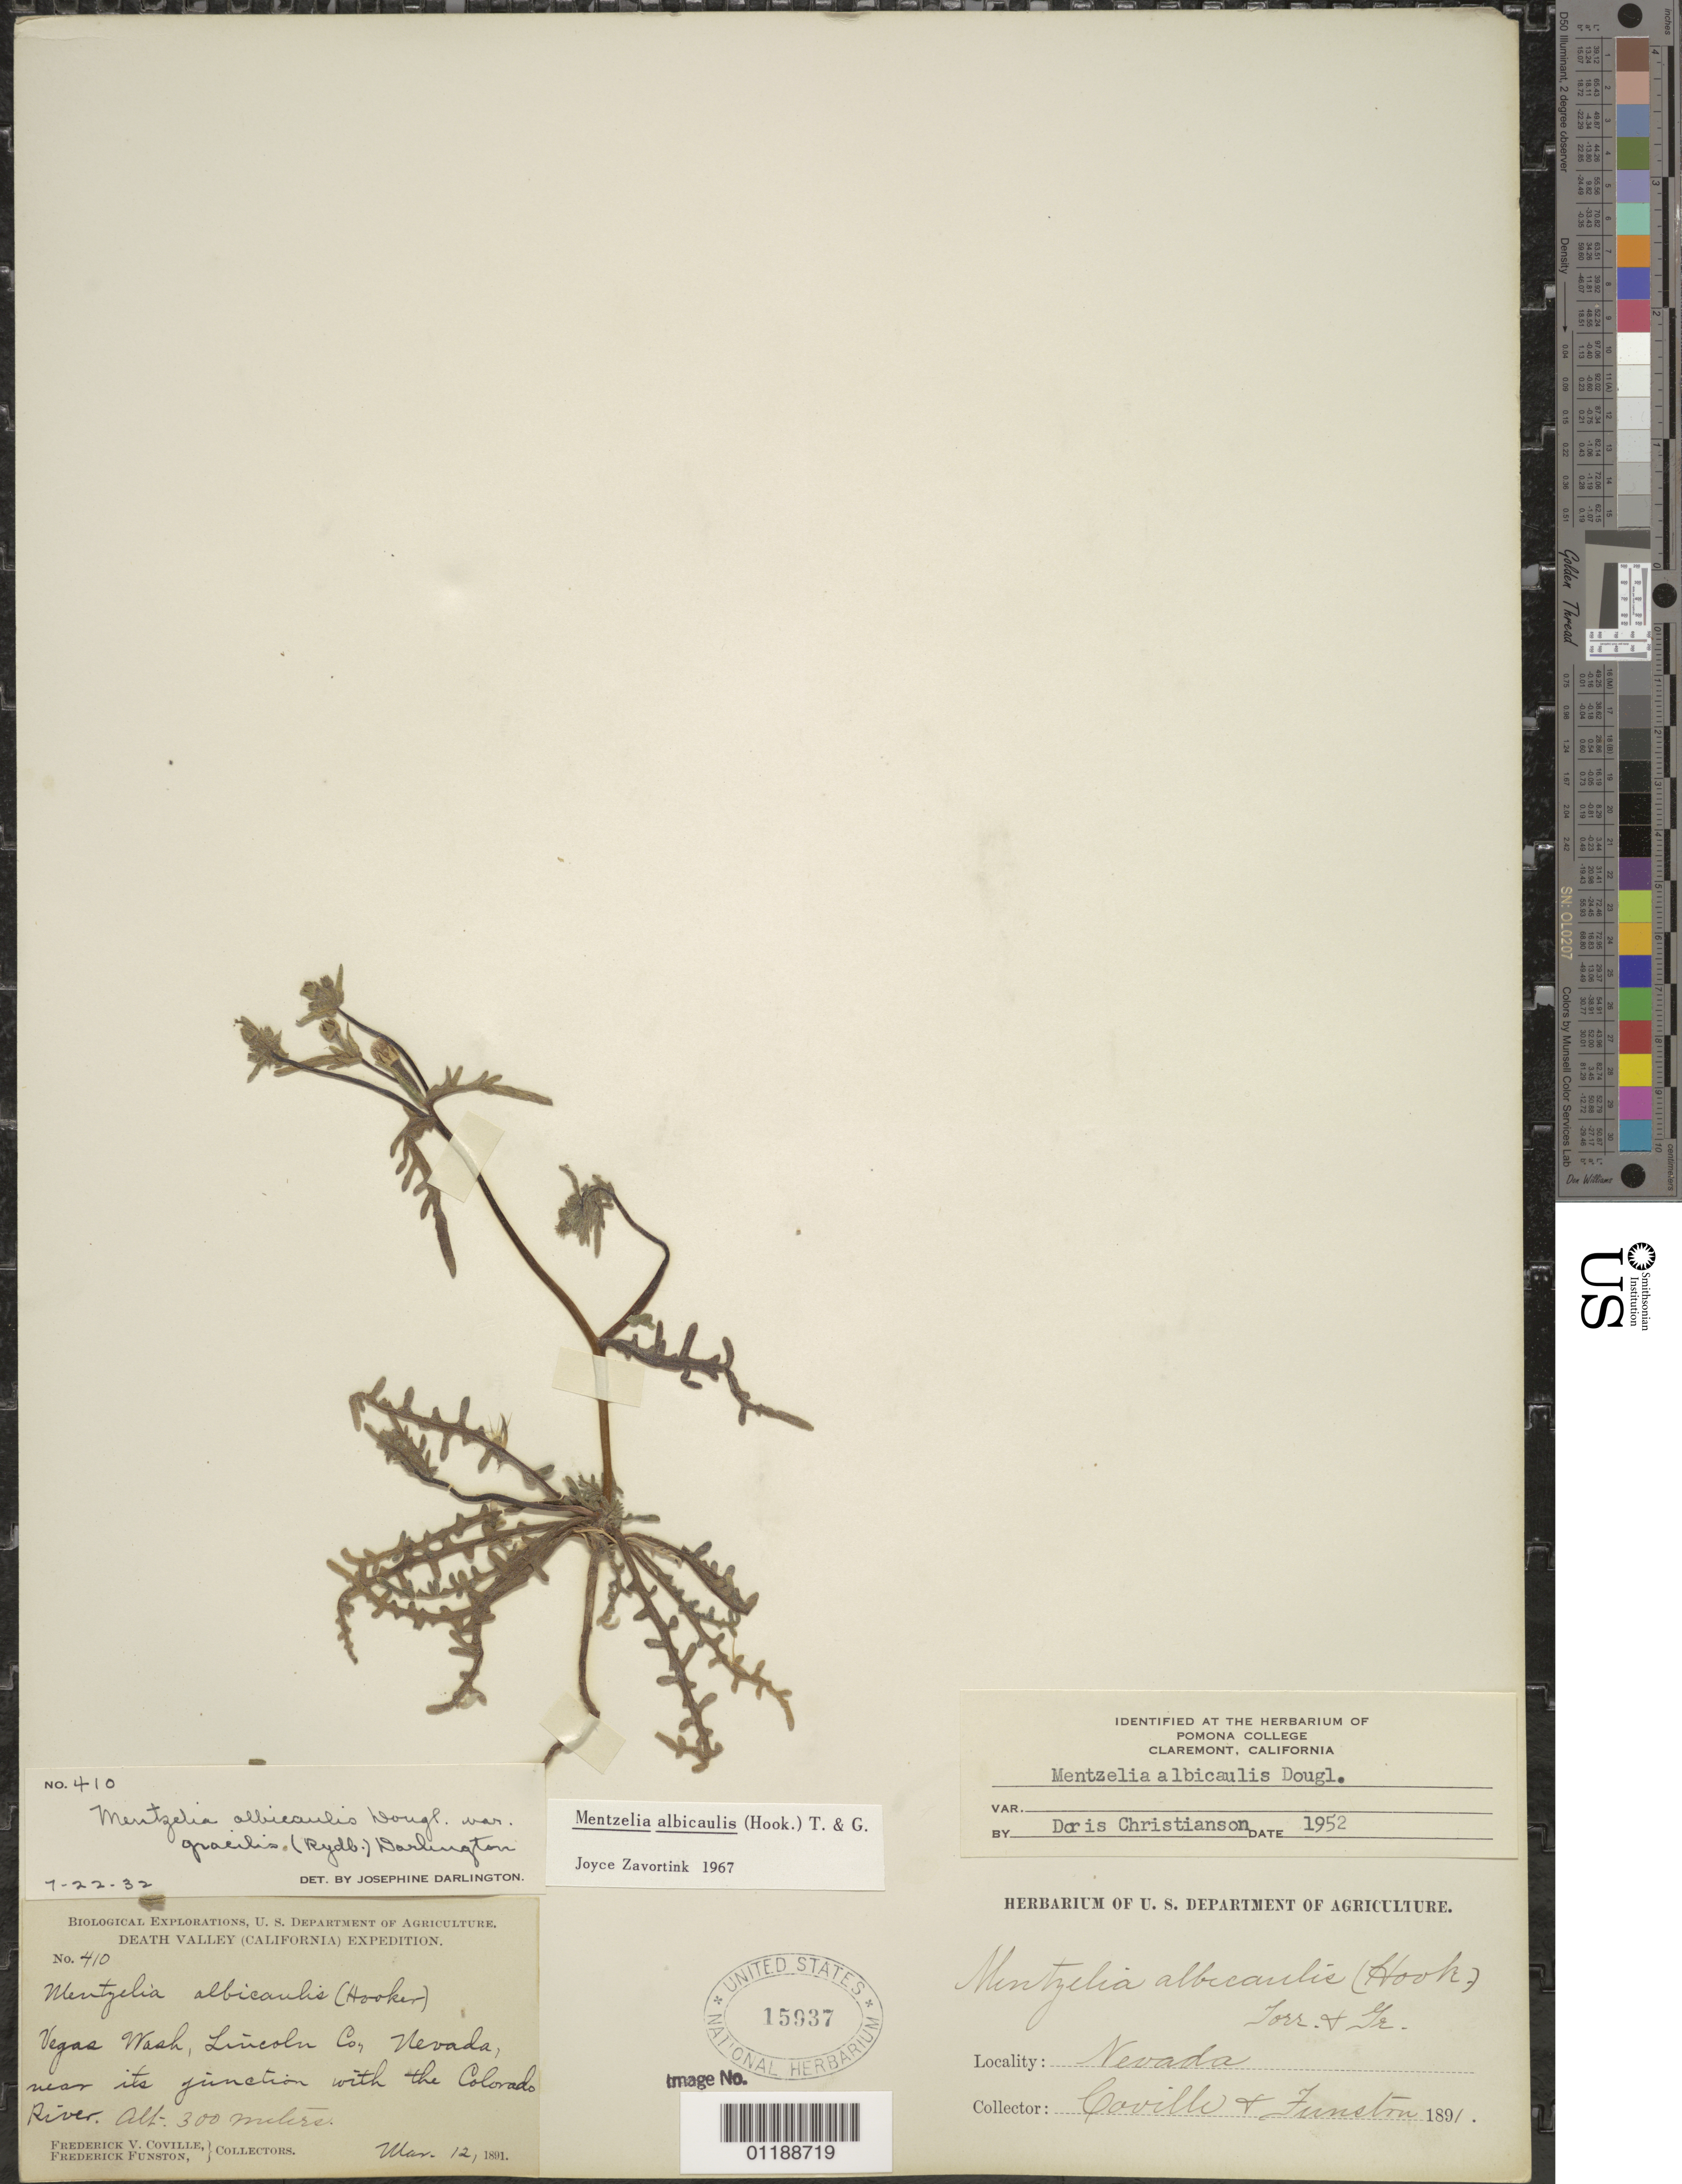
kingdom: Plantae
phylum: Tracheophyta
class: Magnoliopsida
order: Cornales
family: Loasaceae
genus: Mentzelia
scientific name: Mentzelia albicaulis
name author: (Douglas ex Hook.) Douglas ex Torr. & A. Gray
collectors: F. V. Coville & F. Funston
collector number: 410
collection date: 1891-03-12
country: United States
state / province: Nevada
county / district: Lincoln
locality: Vegas Wash, near its junction with the Colorado River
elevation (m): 300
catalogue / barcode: US 15937